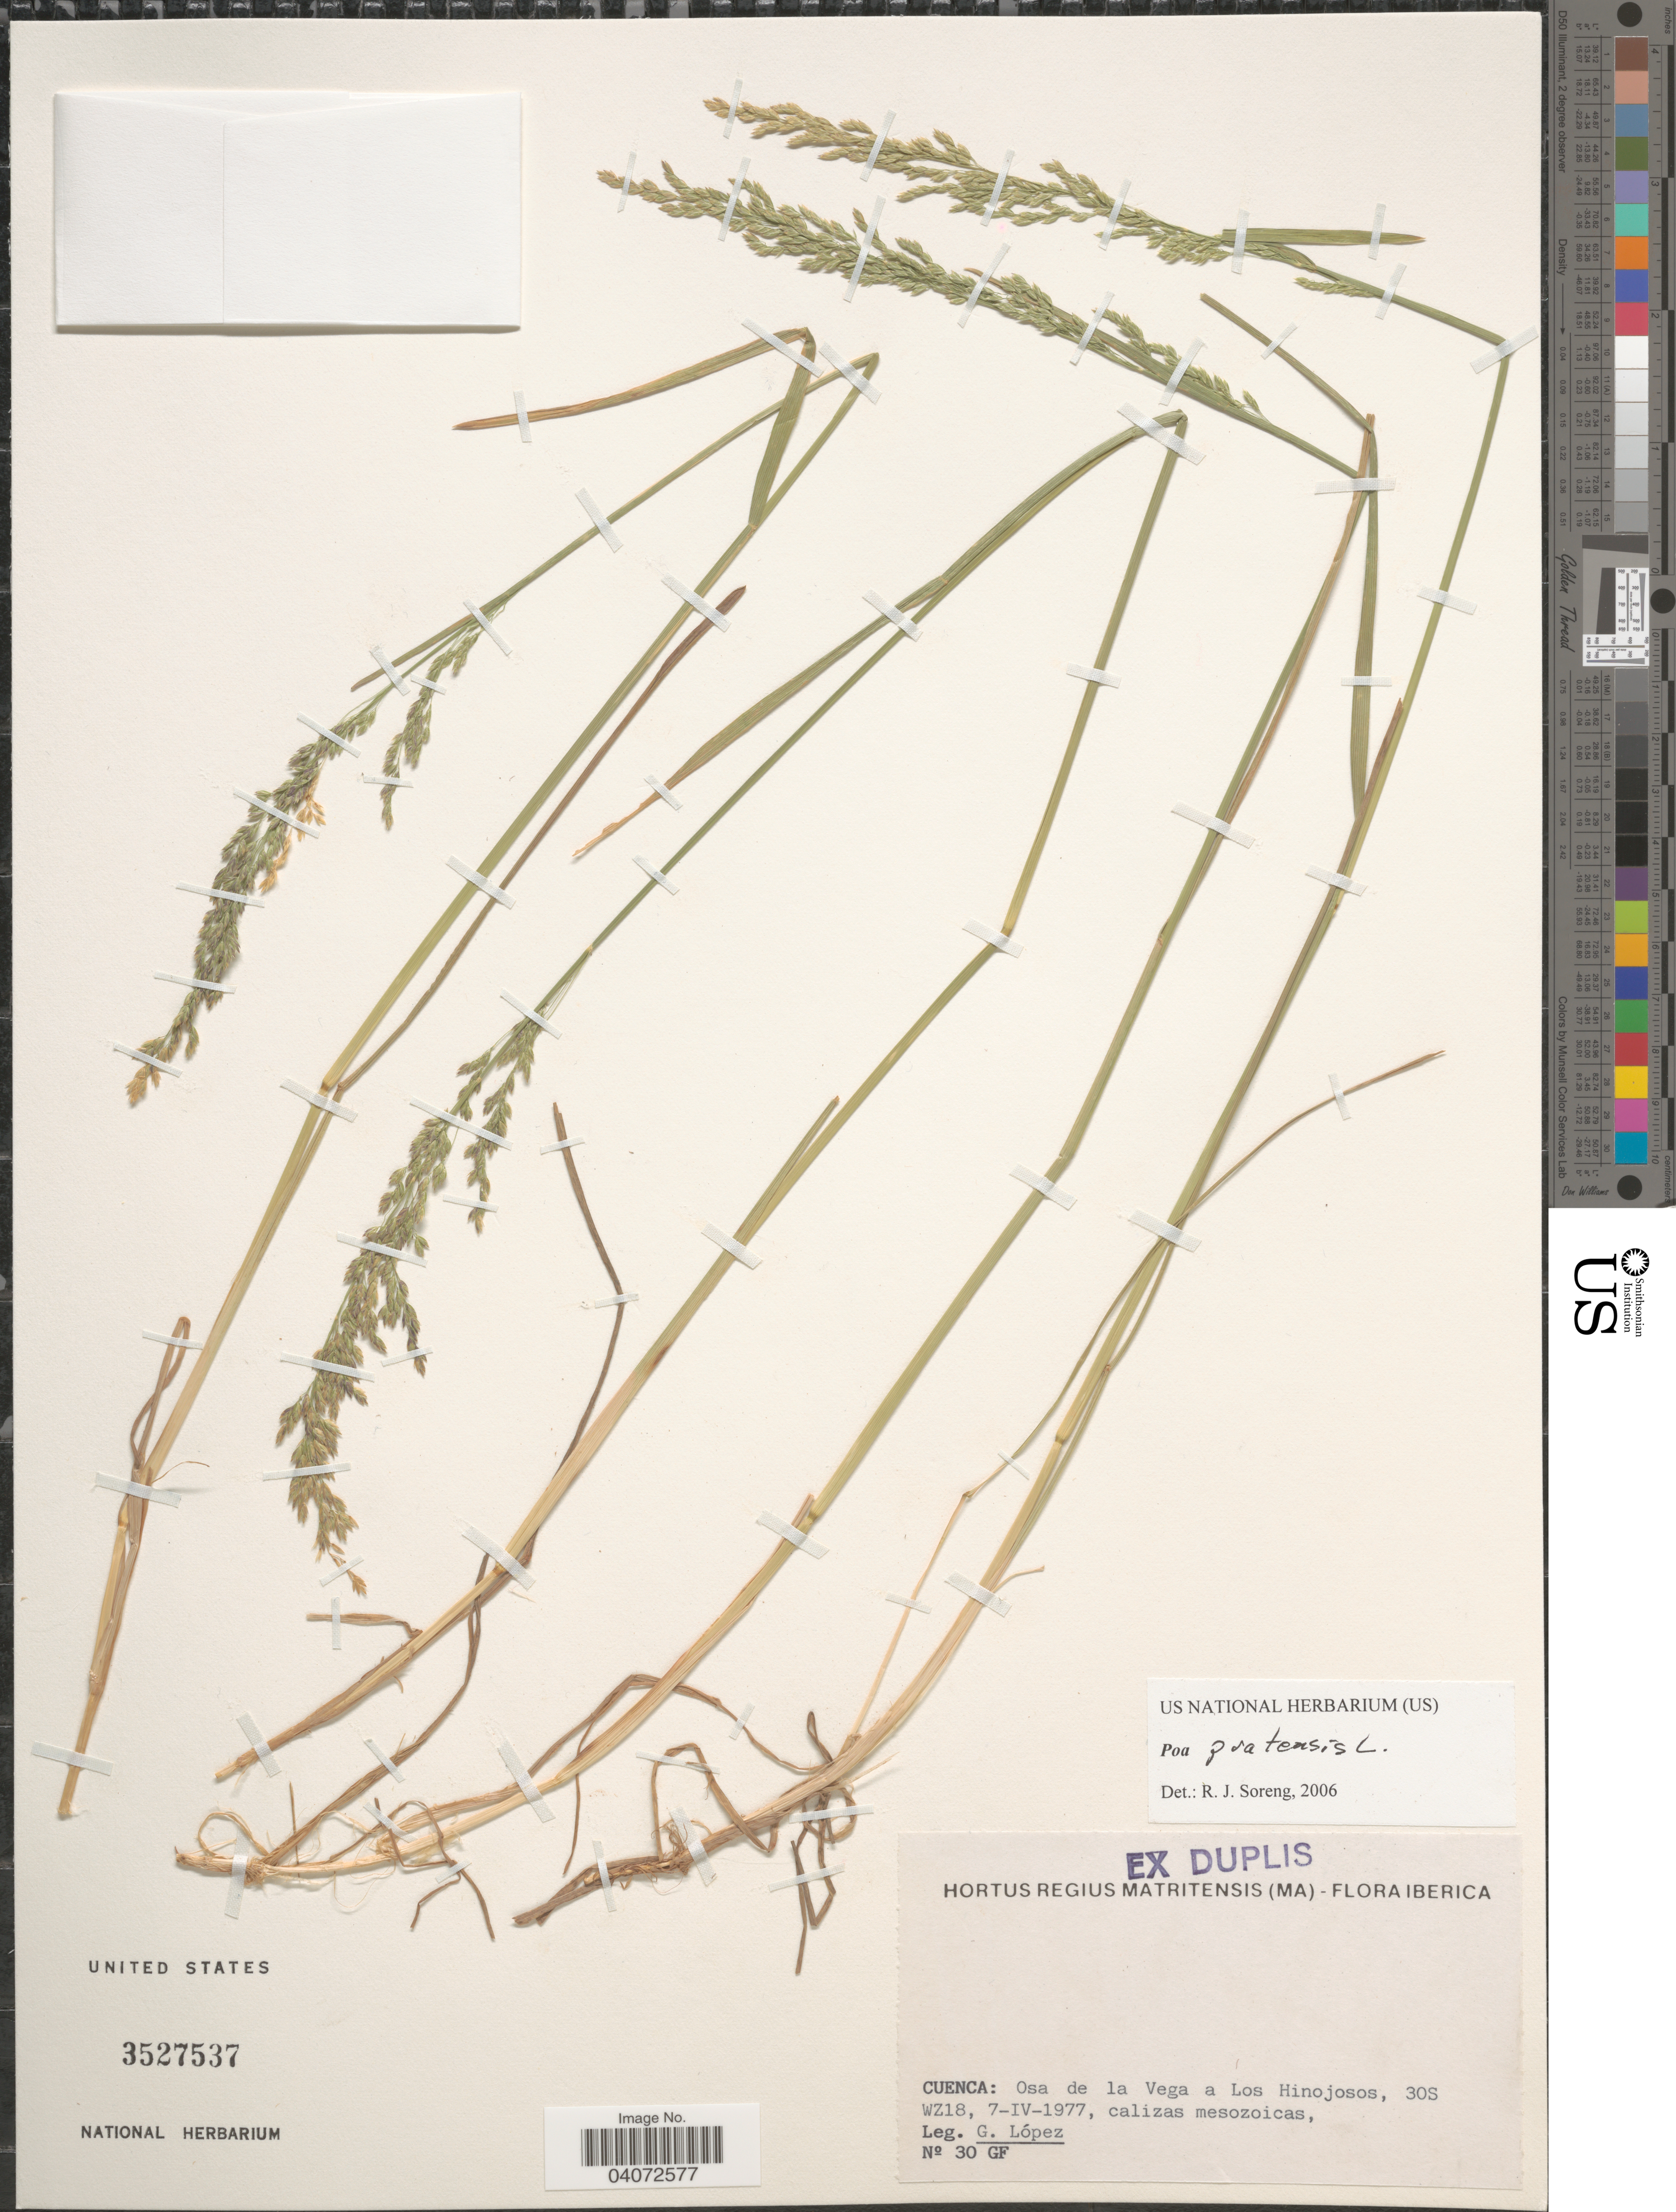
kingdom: Plantae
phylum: Tracheophyta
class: Liliopsida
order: Poales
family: Poaceae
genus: Poa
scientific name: Poa pratensis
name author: L.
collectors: G. López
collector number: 30 GF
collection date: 1977-04-07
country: Spain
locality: Iberica. Cuenca: Osa de la Vega a Los Hinojosos, 30S WZ18.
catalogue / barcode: US 3527537